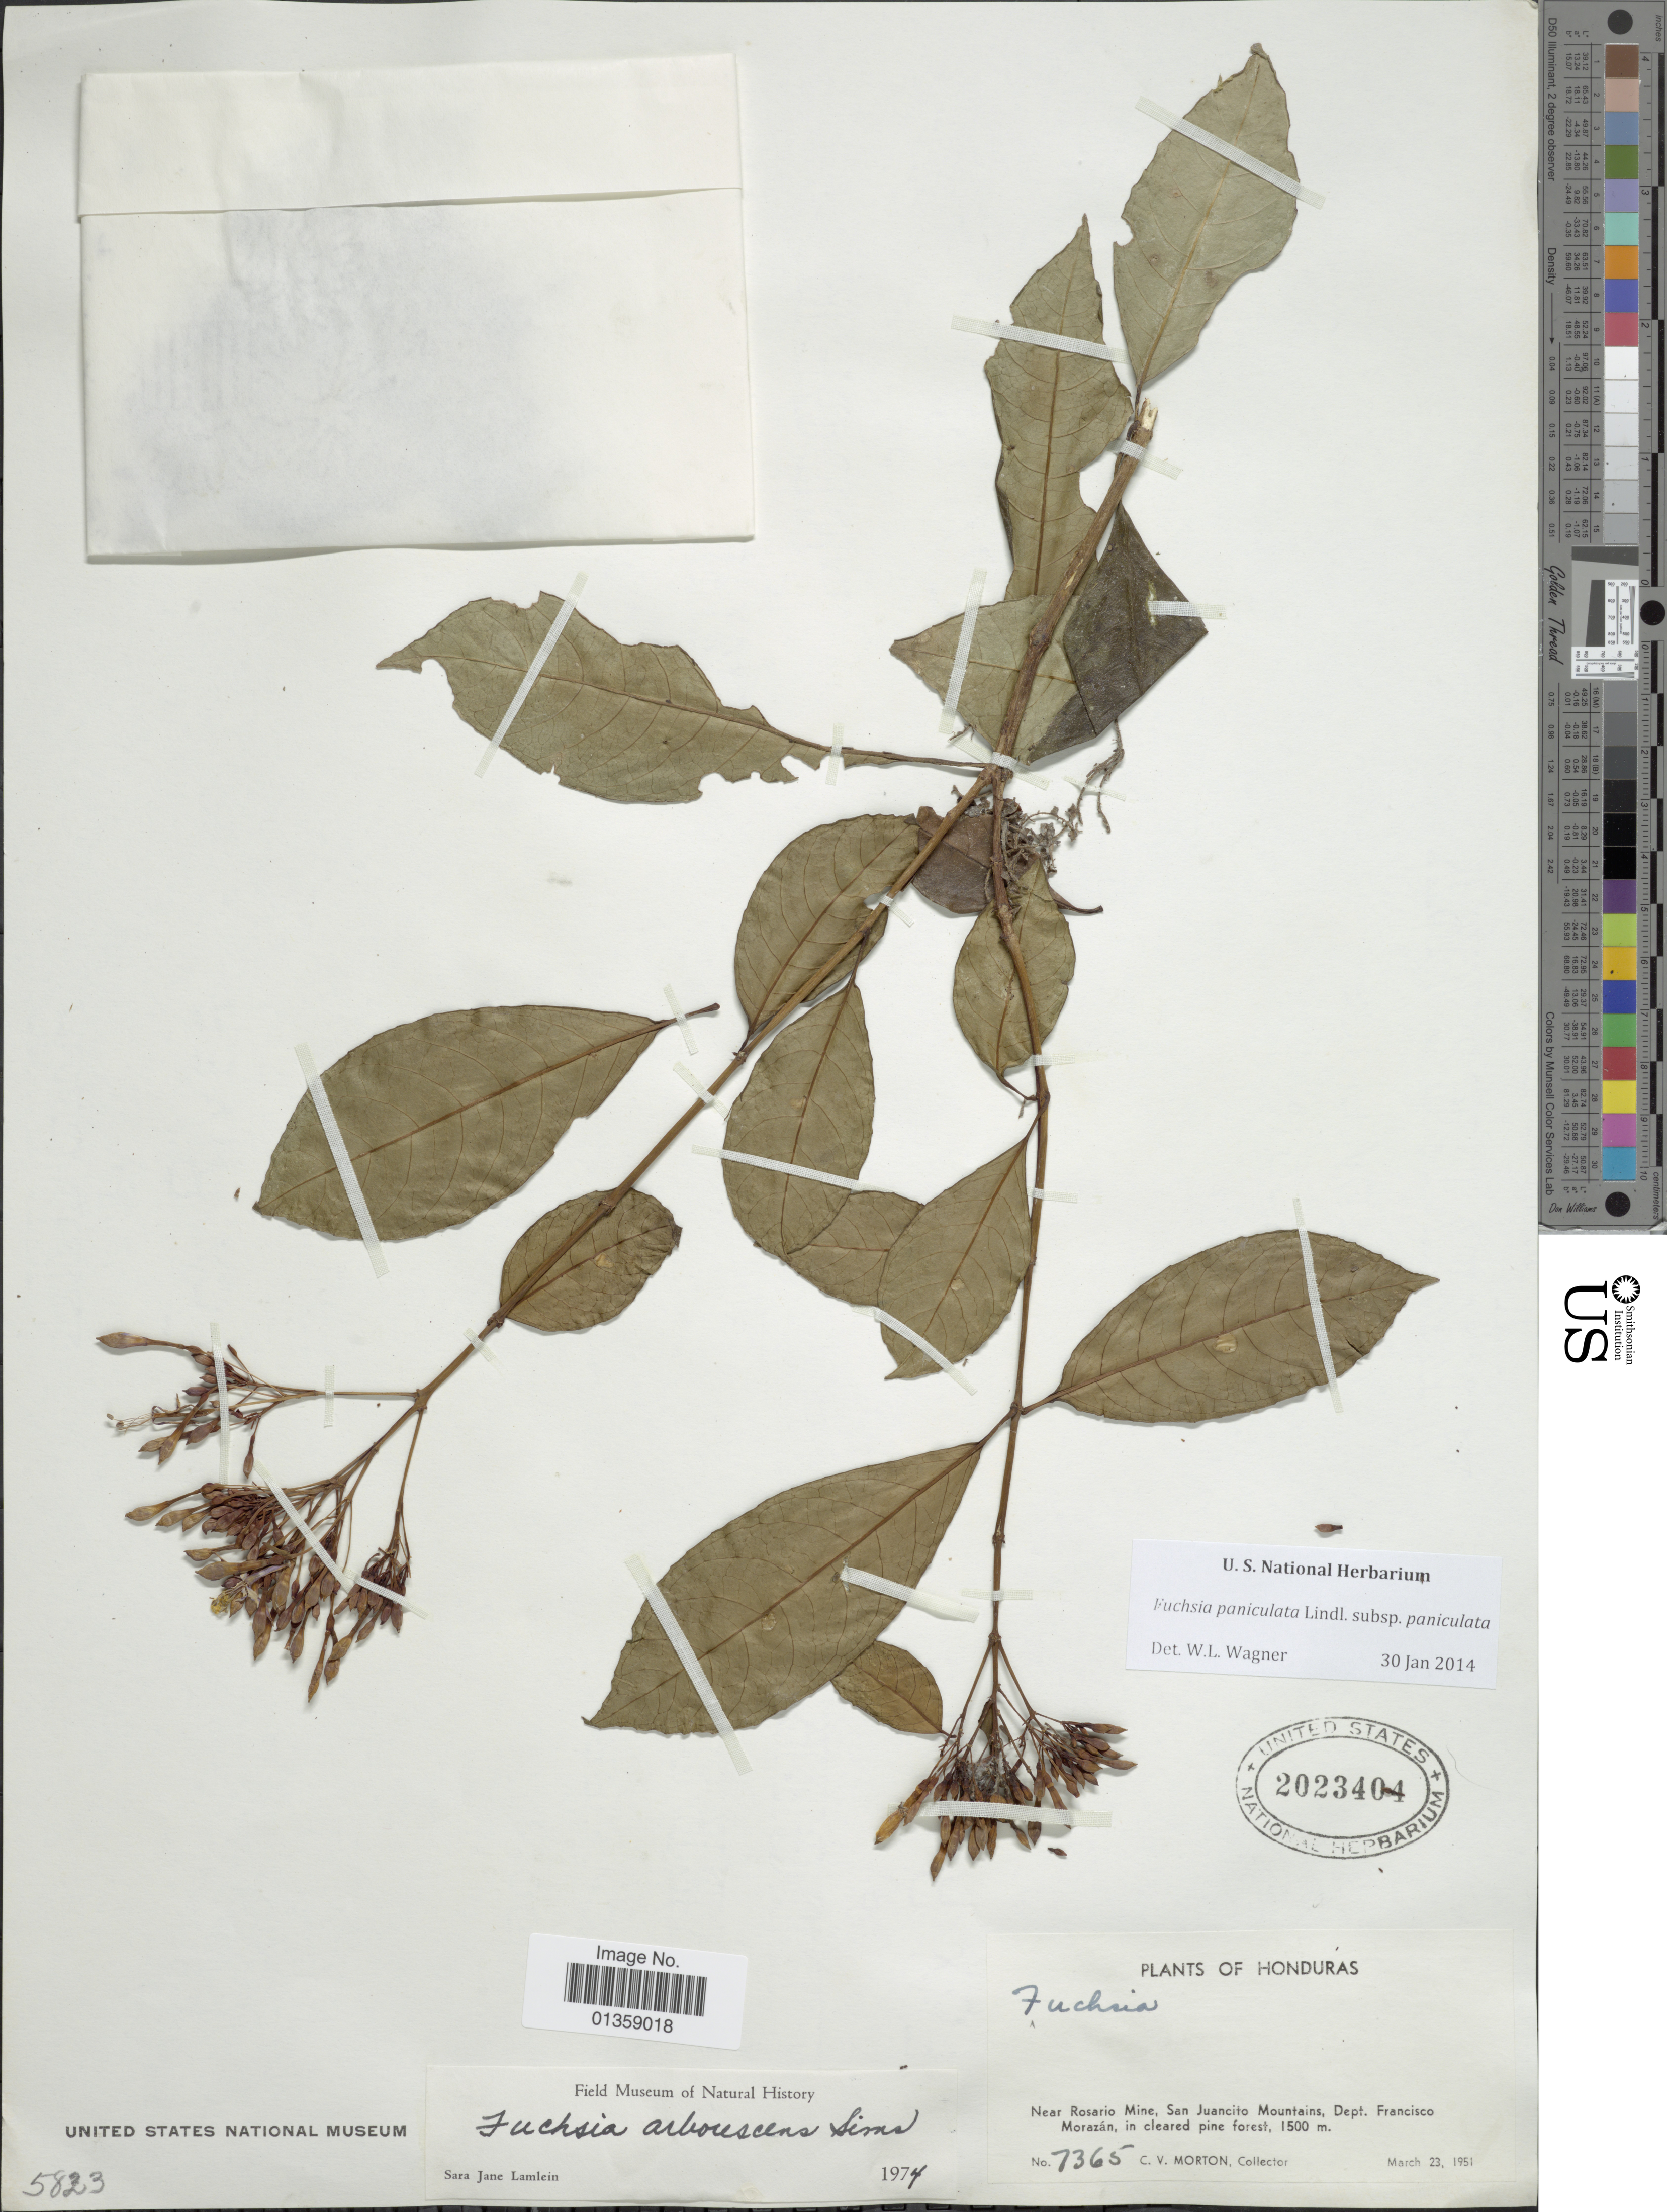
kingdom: Plantae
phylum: Tracheophyta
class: Magnoliopsida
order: Myrtales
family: Onagraceae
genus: Fuchsia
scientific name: Fuchsia paniculata subsp. paniculata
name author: Lindl.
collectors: C. V. Morton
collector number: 7365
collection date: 1951-03-23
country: Honduras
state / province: Fco. Morazán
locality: Near Rosario Mine, San Juancito Mountains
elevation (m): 1500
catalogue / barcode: US 2023404